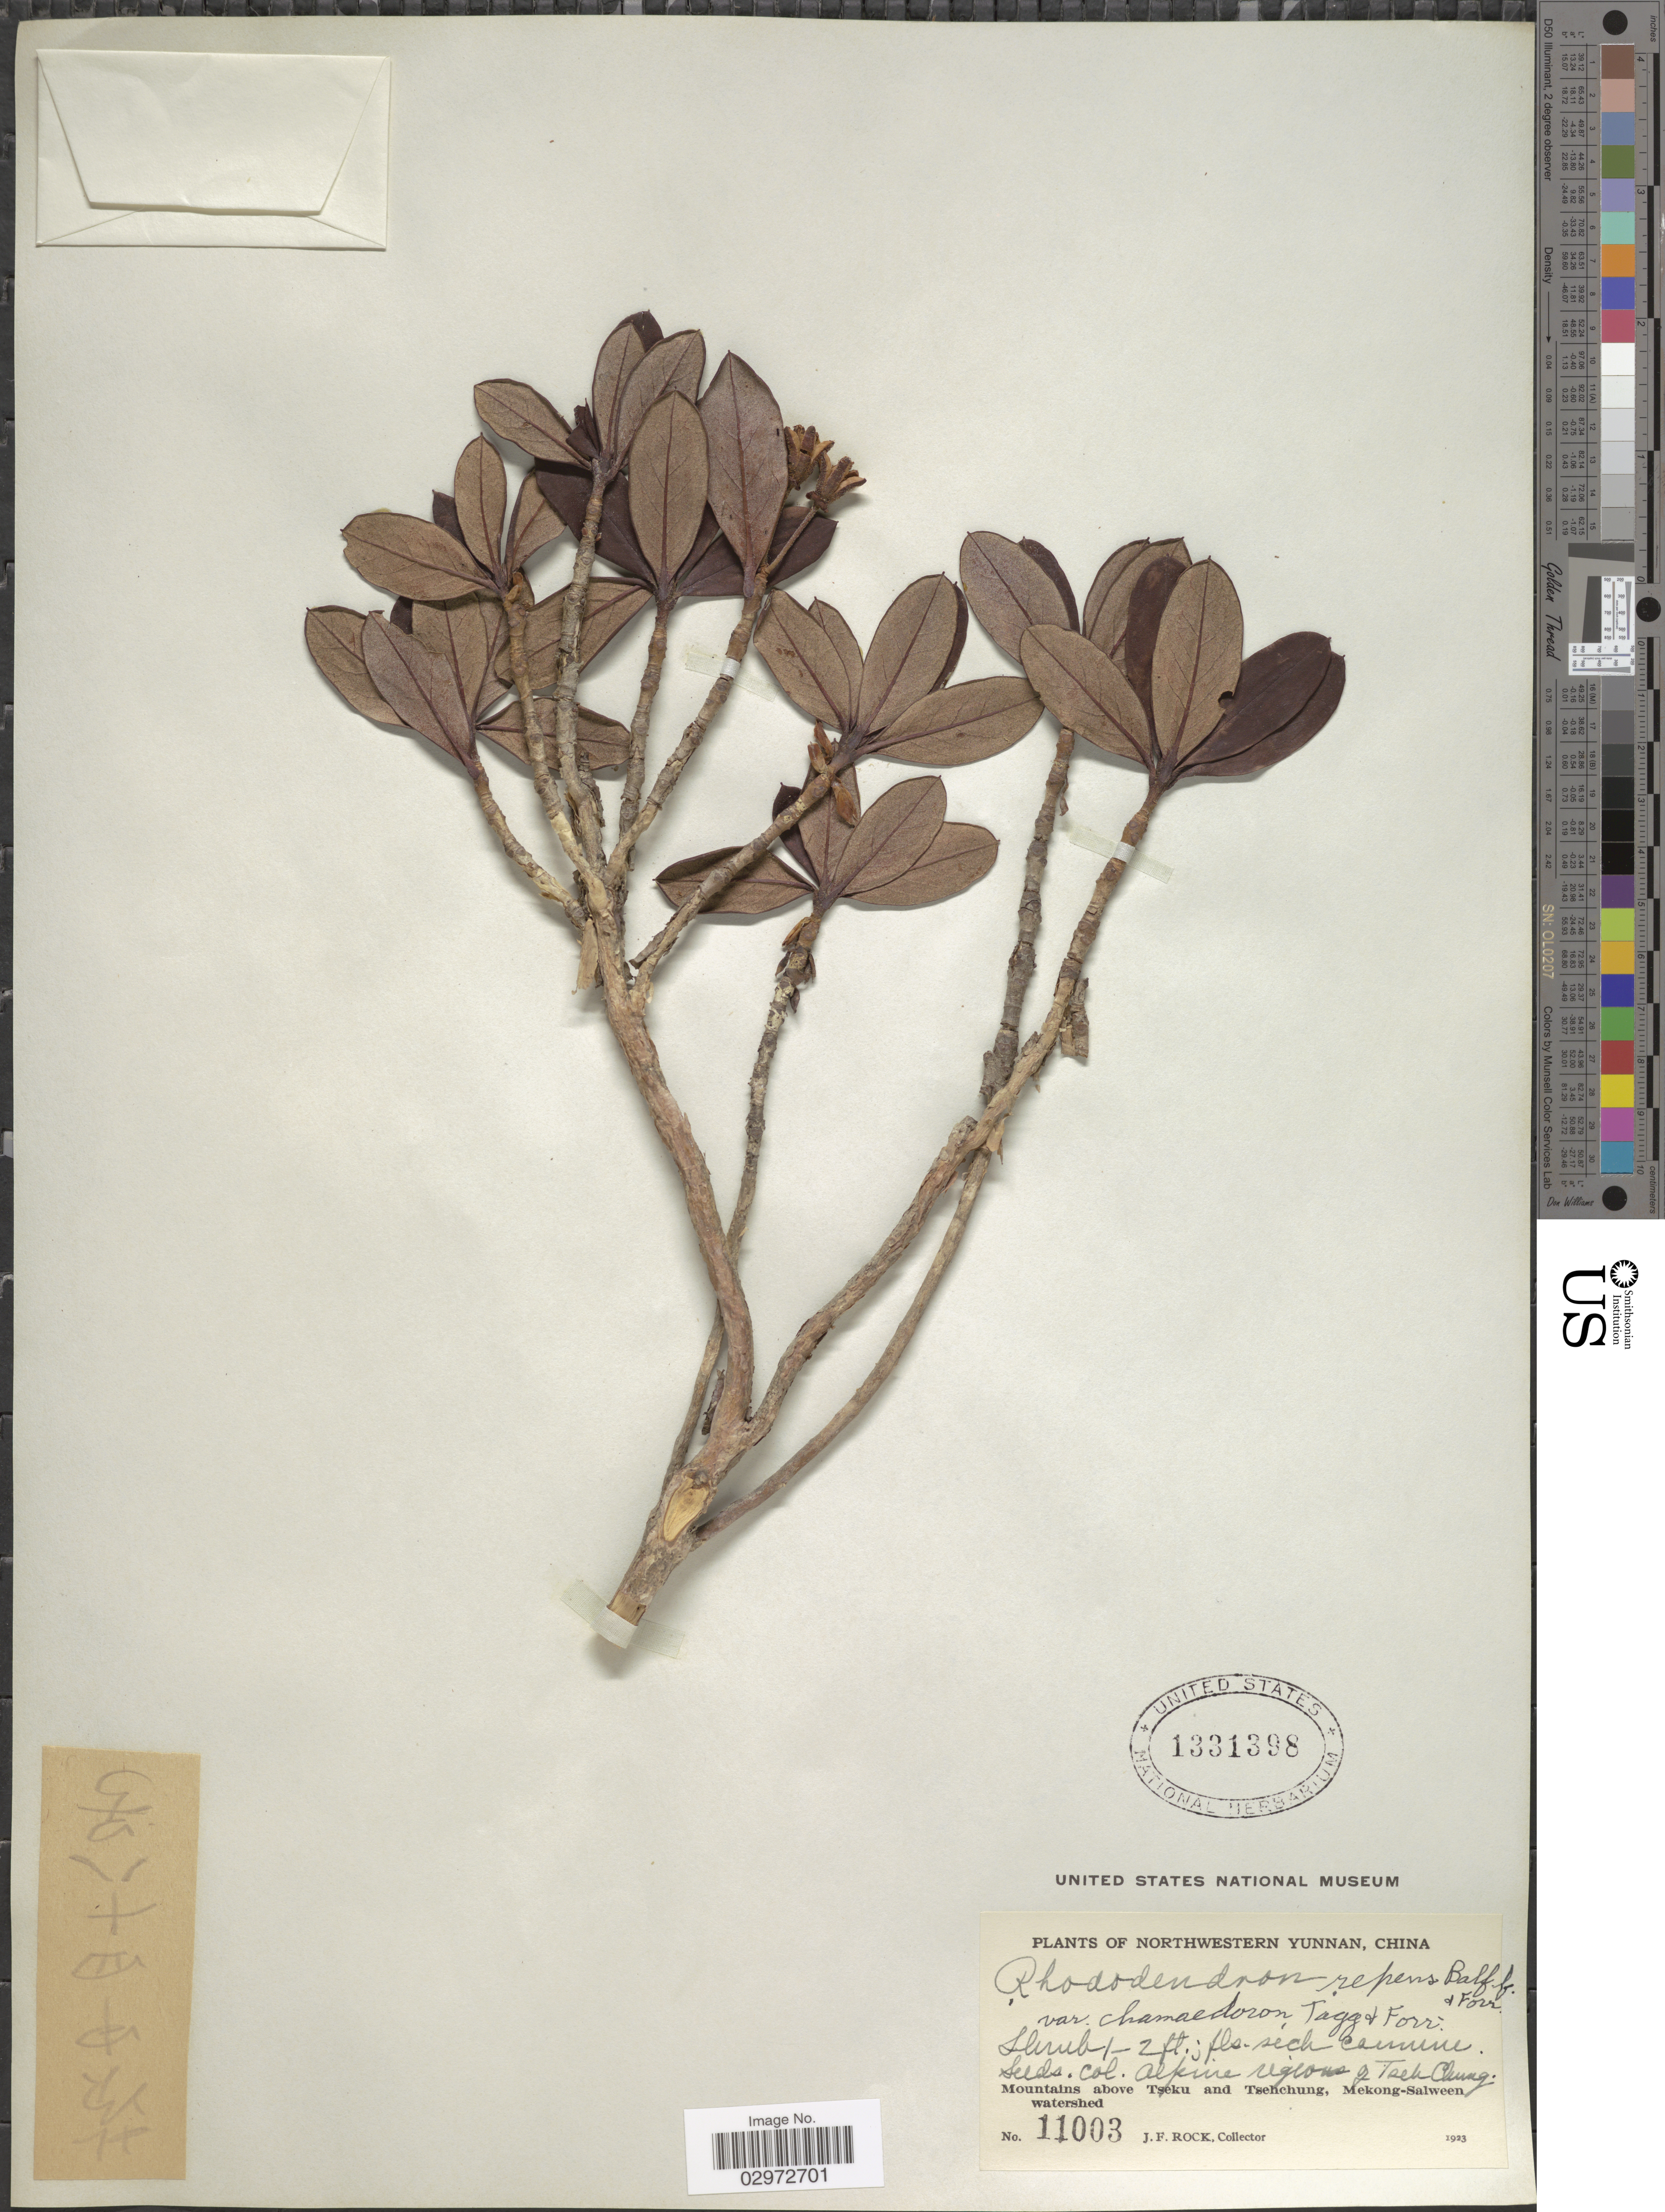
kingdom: Plantae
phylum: Tracheophyta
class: Magnoliopsida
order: Ericales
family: Ericaceae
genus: Rhododendron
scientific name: Rhododendron repens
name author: Balf. f. & Forrest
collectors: J. Rock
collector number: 11003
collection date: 1923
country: China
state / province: Yunnan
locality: Northwestern Yunnan. Alpine regions of Tseh-Chung. Mountains above Tseku and Tsehchung, Mekong-Salween watershed.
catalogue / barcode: US 1331398